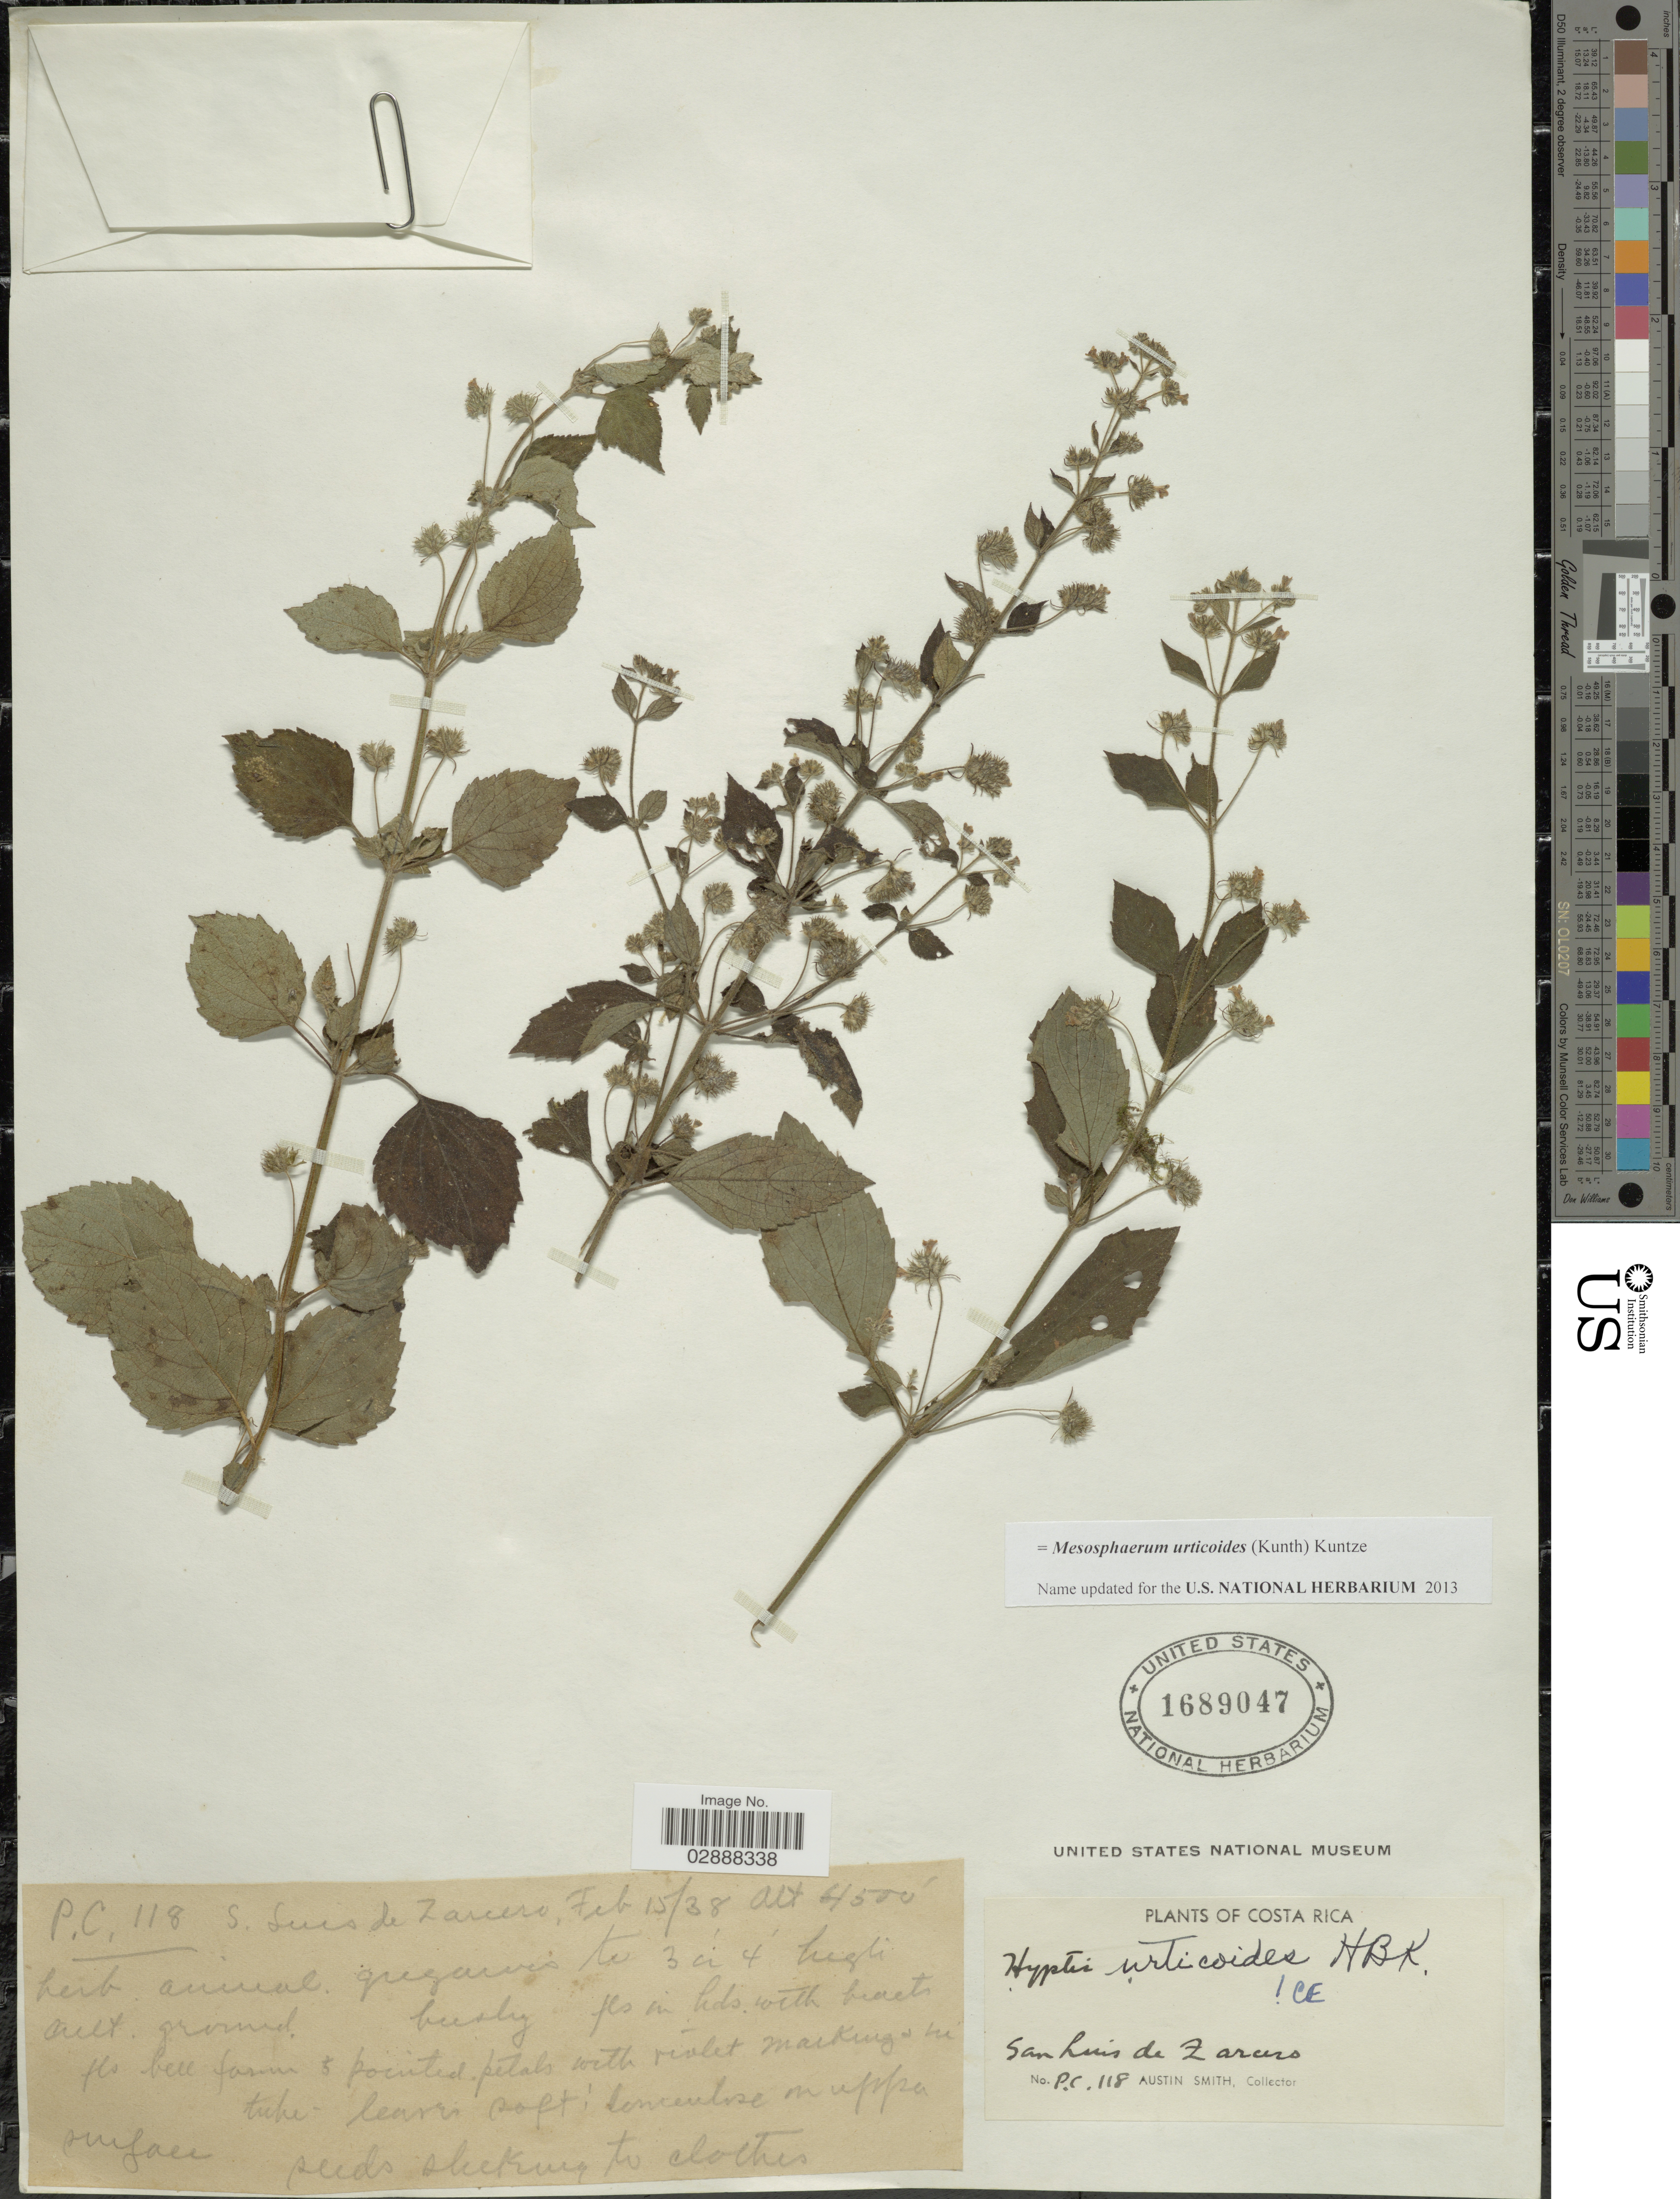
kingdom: Plantae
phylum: Tracheophyta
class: Magnoliopsida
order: Lamiales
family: Lamiaceae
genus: Mesosphaerum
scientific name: Mesosphaerum urticoides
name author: (Kunth) Kuntze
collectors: Aust P. Smith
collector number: P.C.118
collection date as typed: Transcribed d/m/y: 15/2/38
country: Costa Rica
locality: San Luis de Zarcero.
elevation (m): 1372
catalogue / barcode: US 1689047